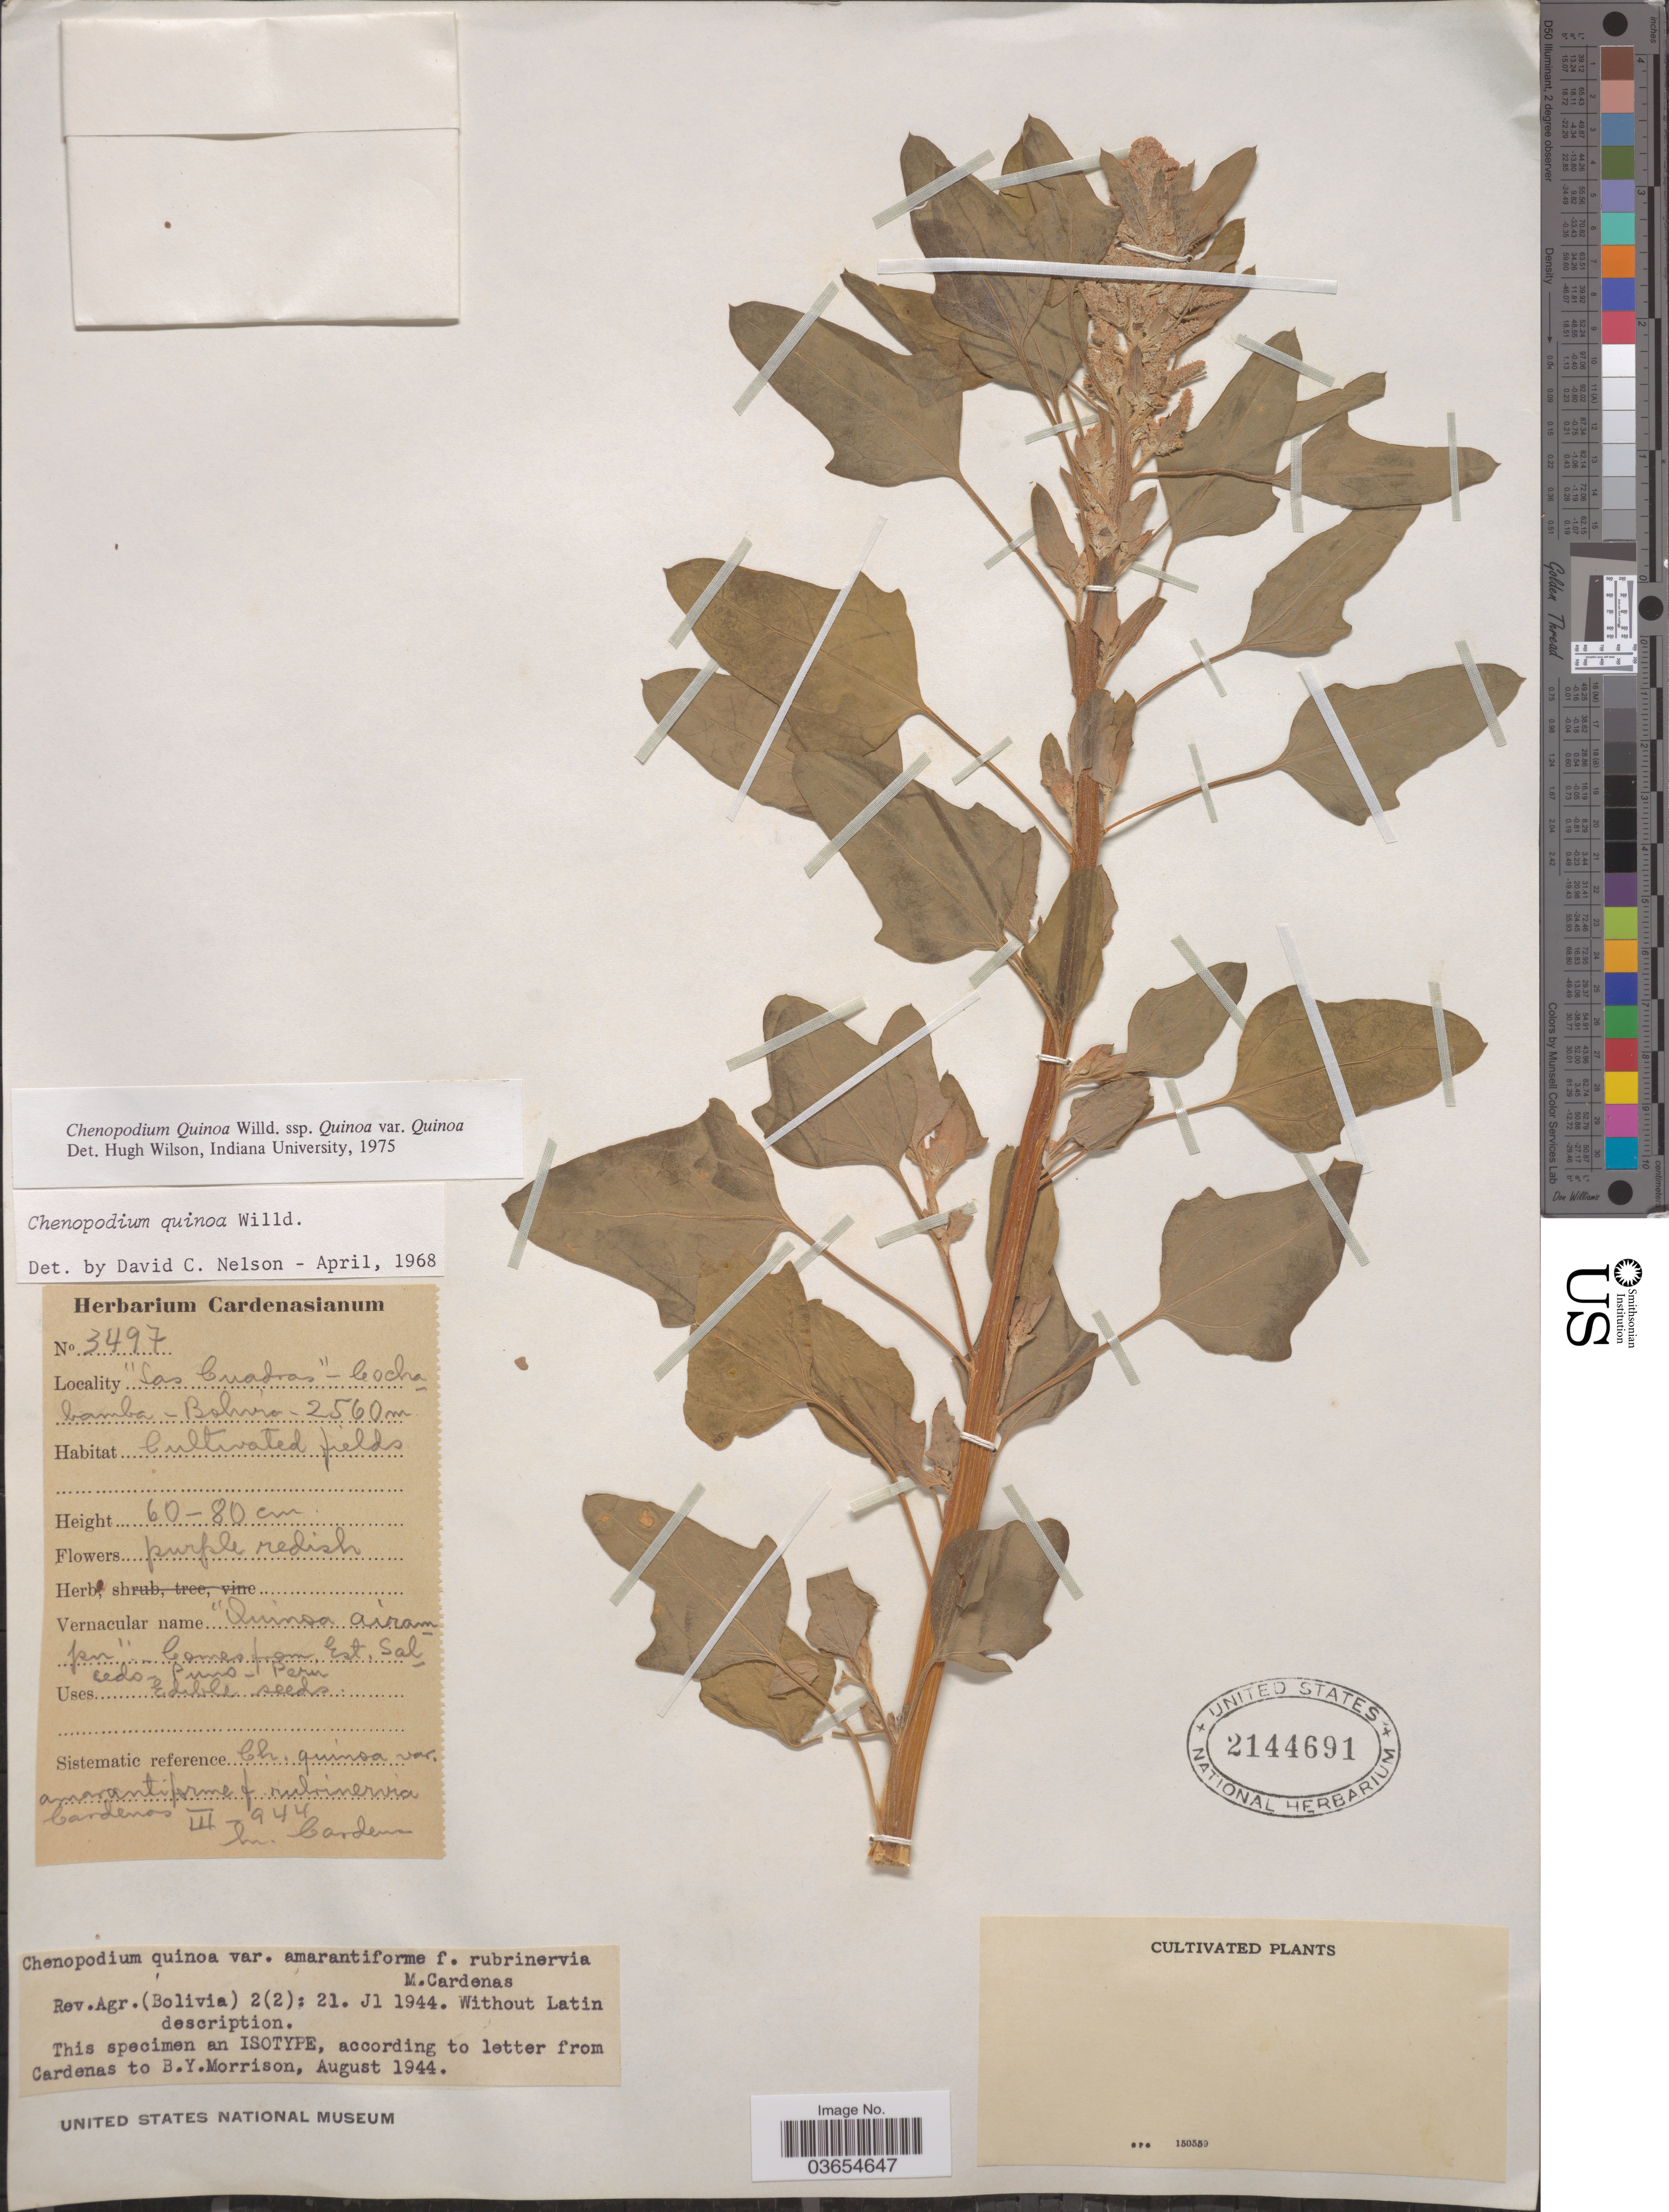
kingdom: Plantae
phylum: Tracheophyta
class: Magnoliopsida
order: Caryophyllales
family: Amaranthaceae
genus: Chenopodium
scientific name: Chenopodium quinoa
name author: Willd.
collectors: M. Cárdenas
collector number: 3497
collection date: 1944-03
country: Bolivia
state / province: Cochabamba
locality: Las Cuadras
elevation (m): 2560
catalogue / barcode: US 2144691